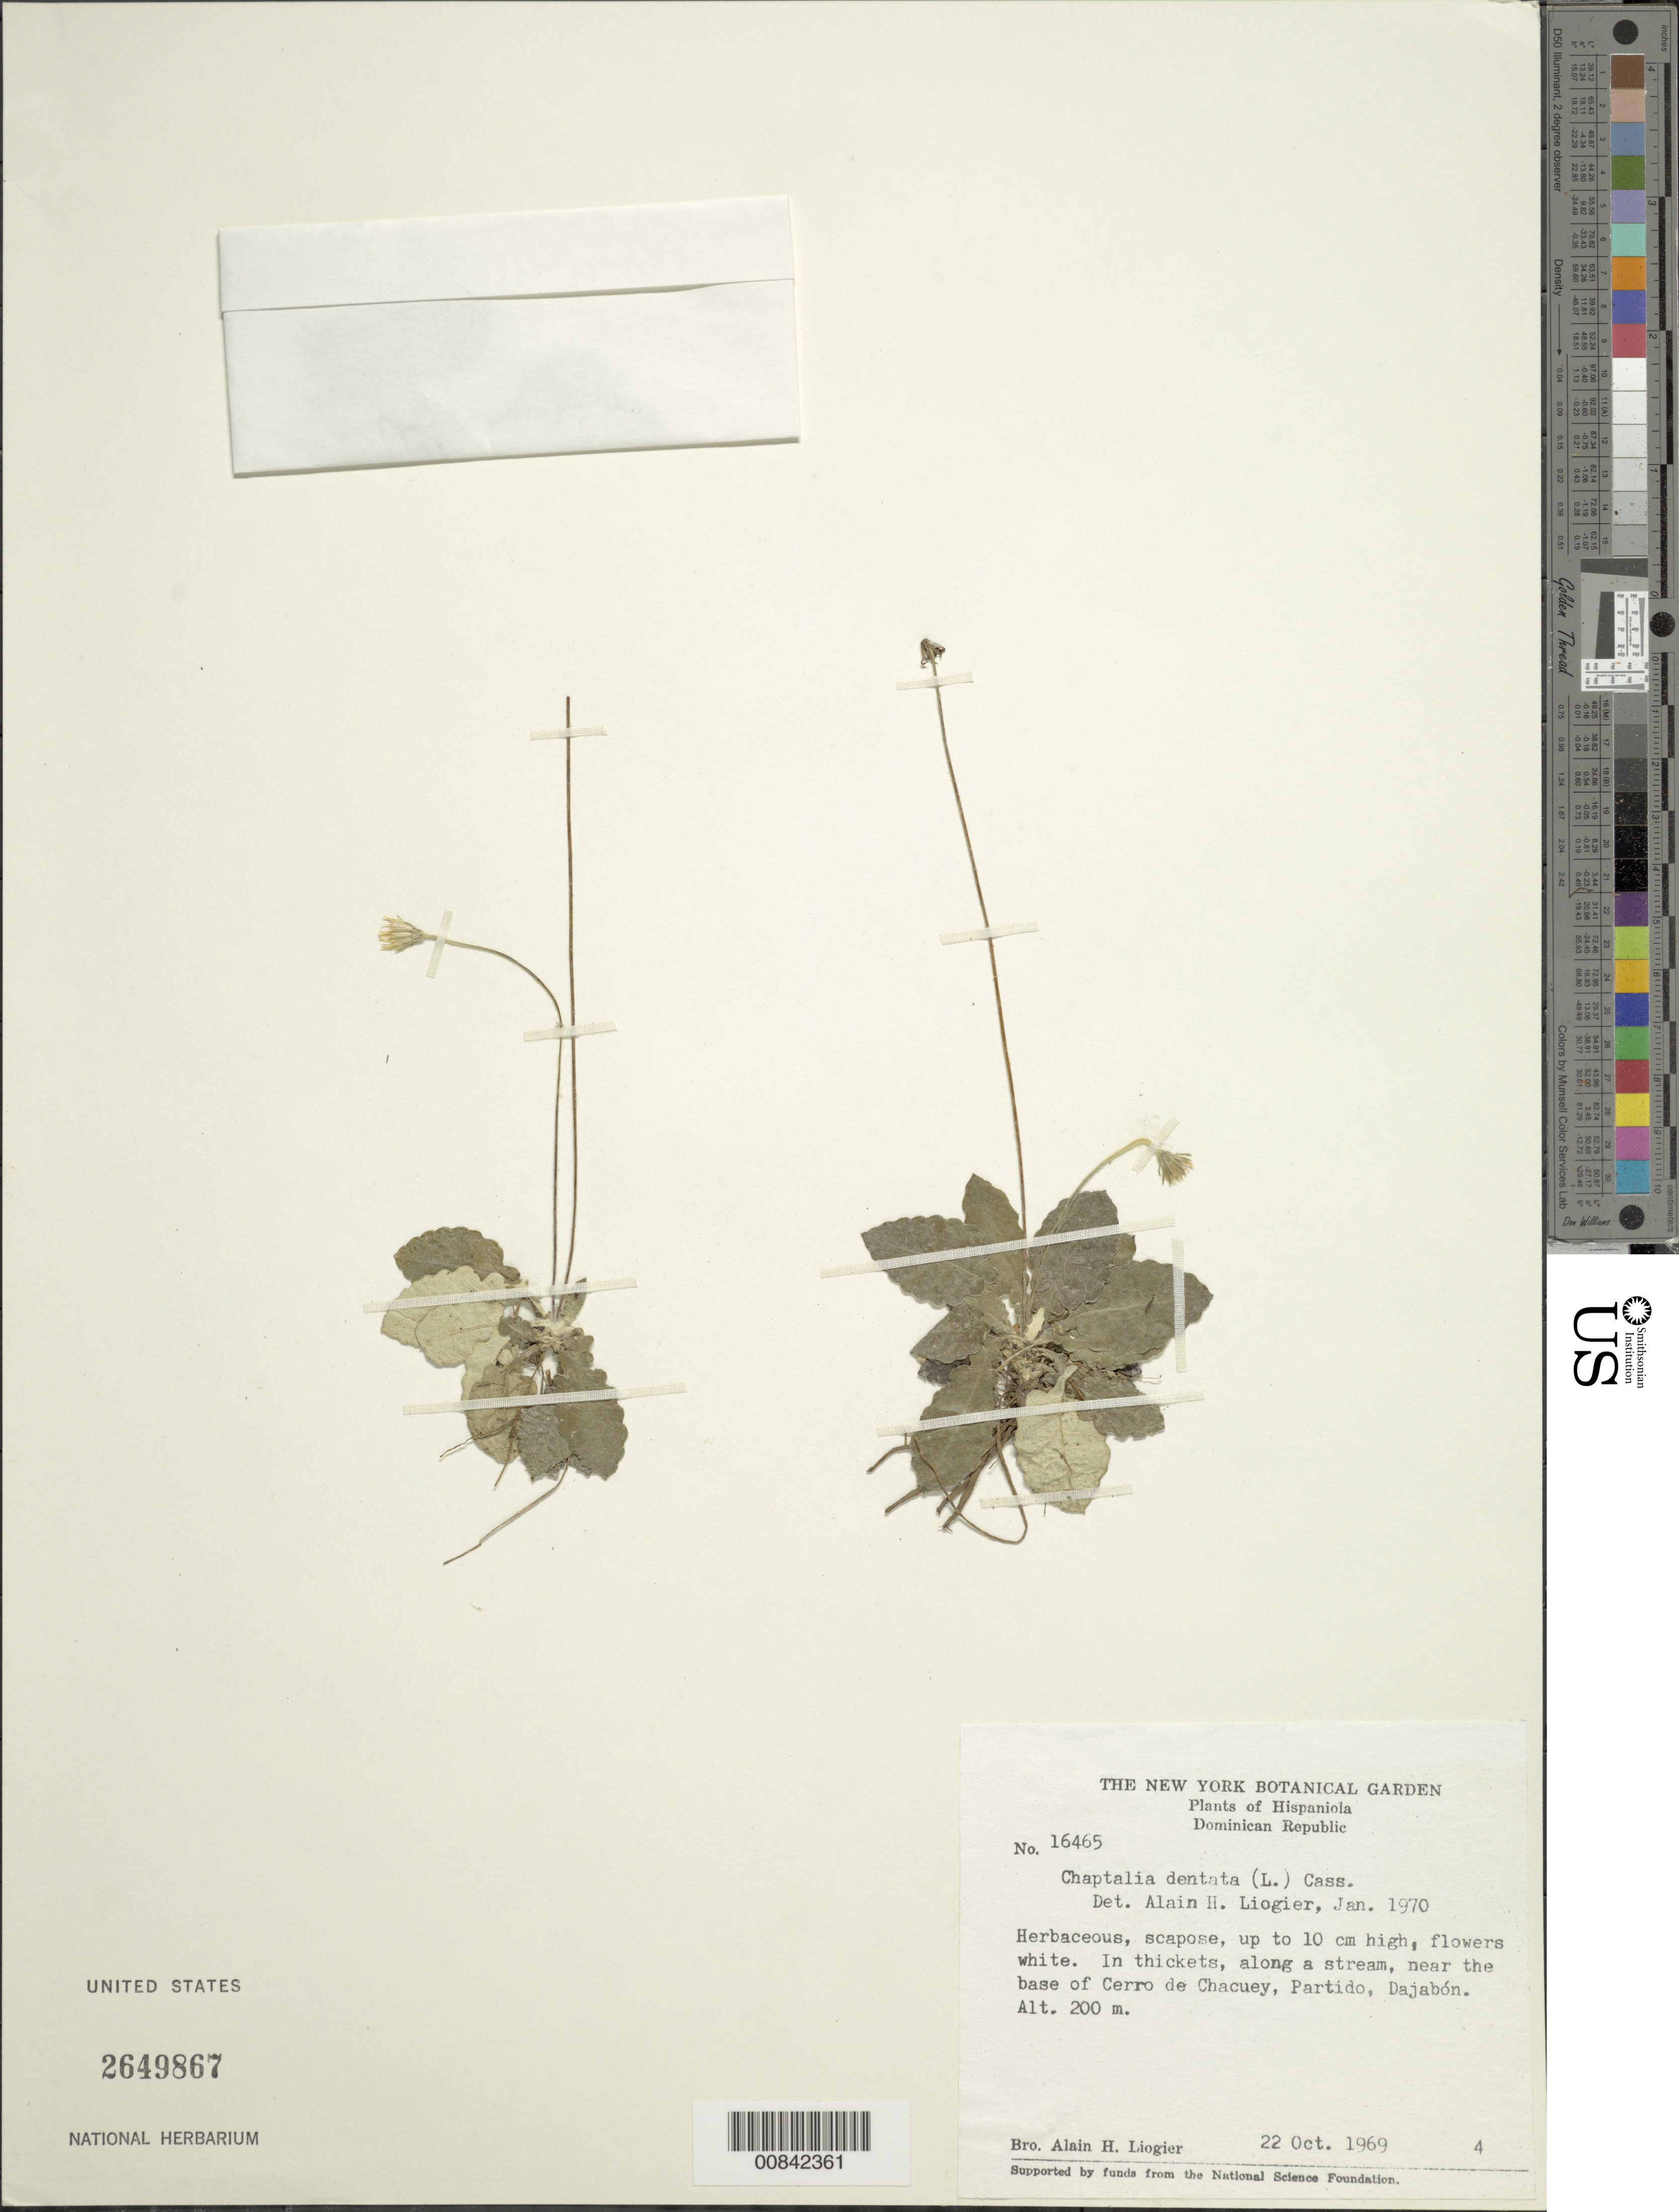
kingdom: Plantae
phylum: Tracheophyta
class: Magnoliopsida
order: Asterales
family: Asteraceae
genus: Chaptalia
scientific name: Chaptalia dentata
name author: (L.) Cass.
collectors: A. H. Liogier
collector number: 16465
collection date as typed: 22 Oct 1969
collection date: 1969-10-22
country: Dominican Republic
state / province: Dajabon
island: Hispaniola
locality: Base of Cerro de Chacuey, Partido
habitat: In thickets, along stream, near base of cerro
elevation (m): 200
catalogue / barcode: US 2649867